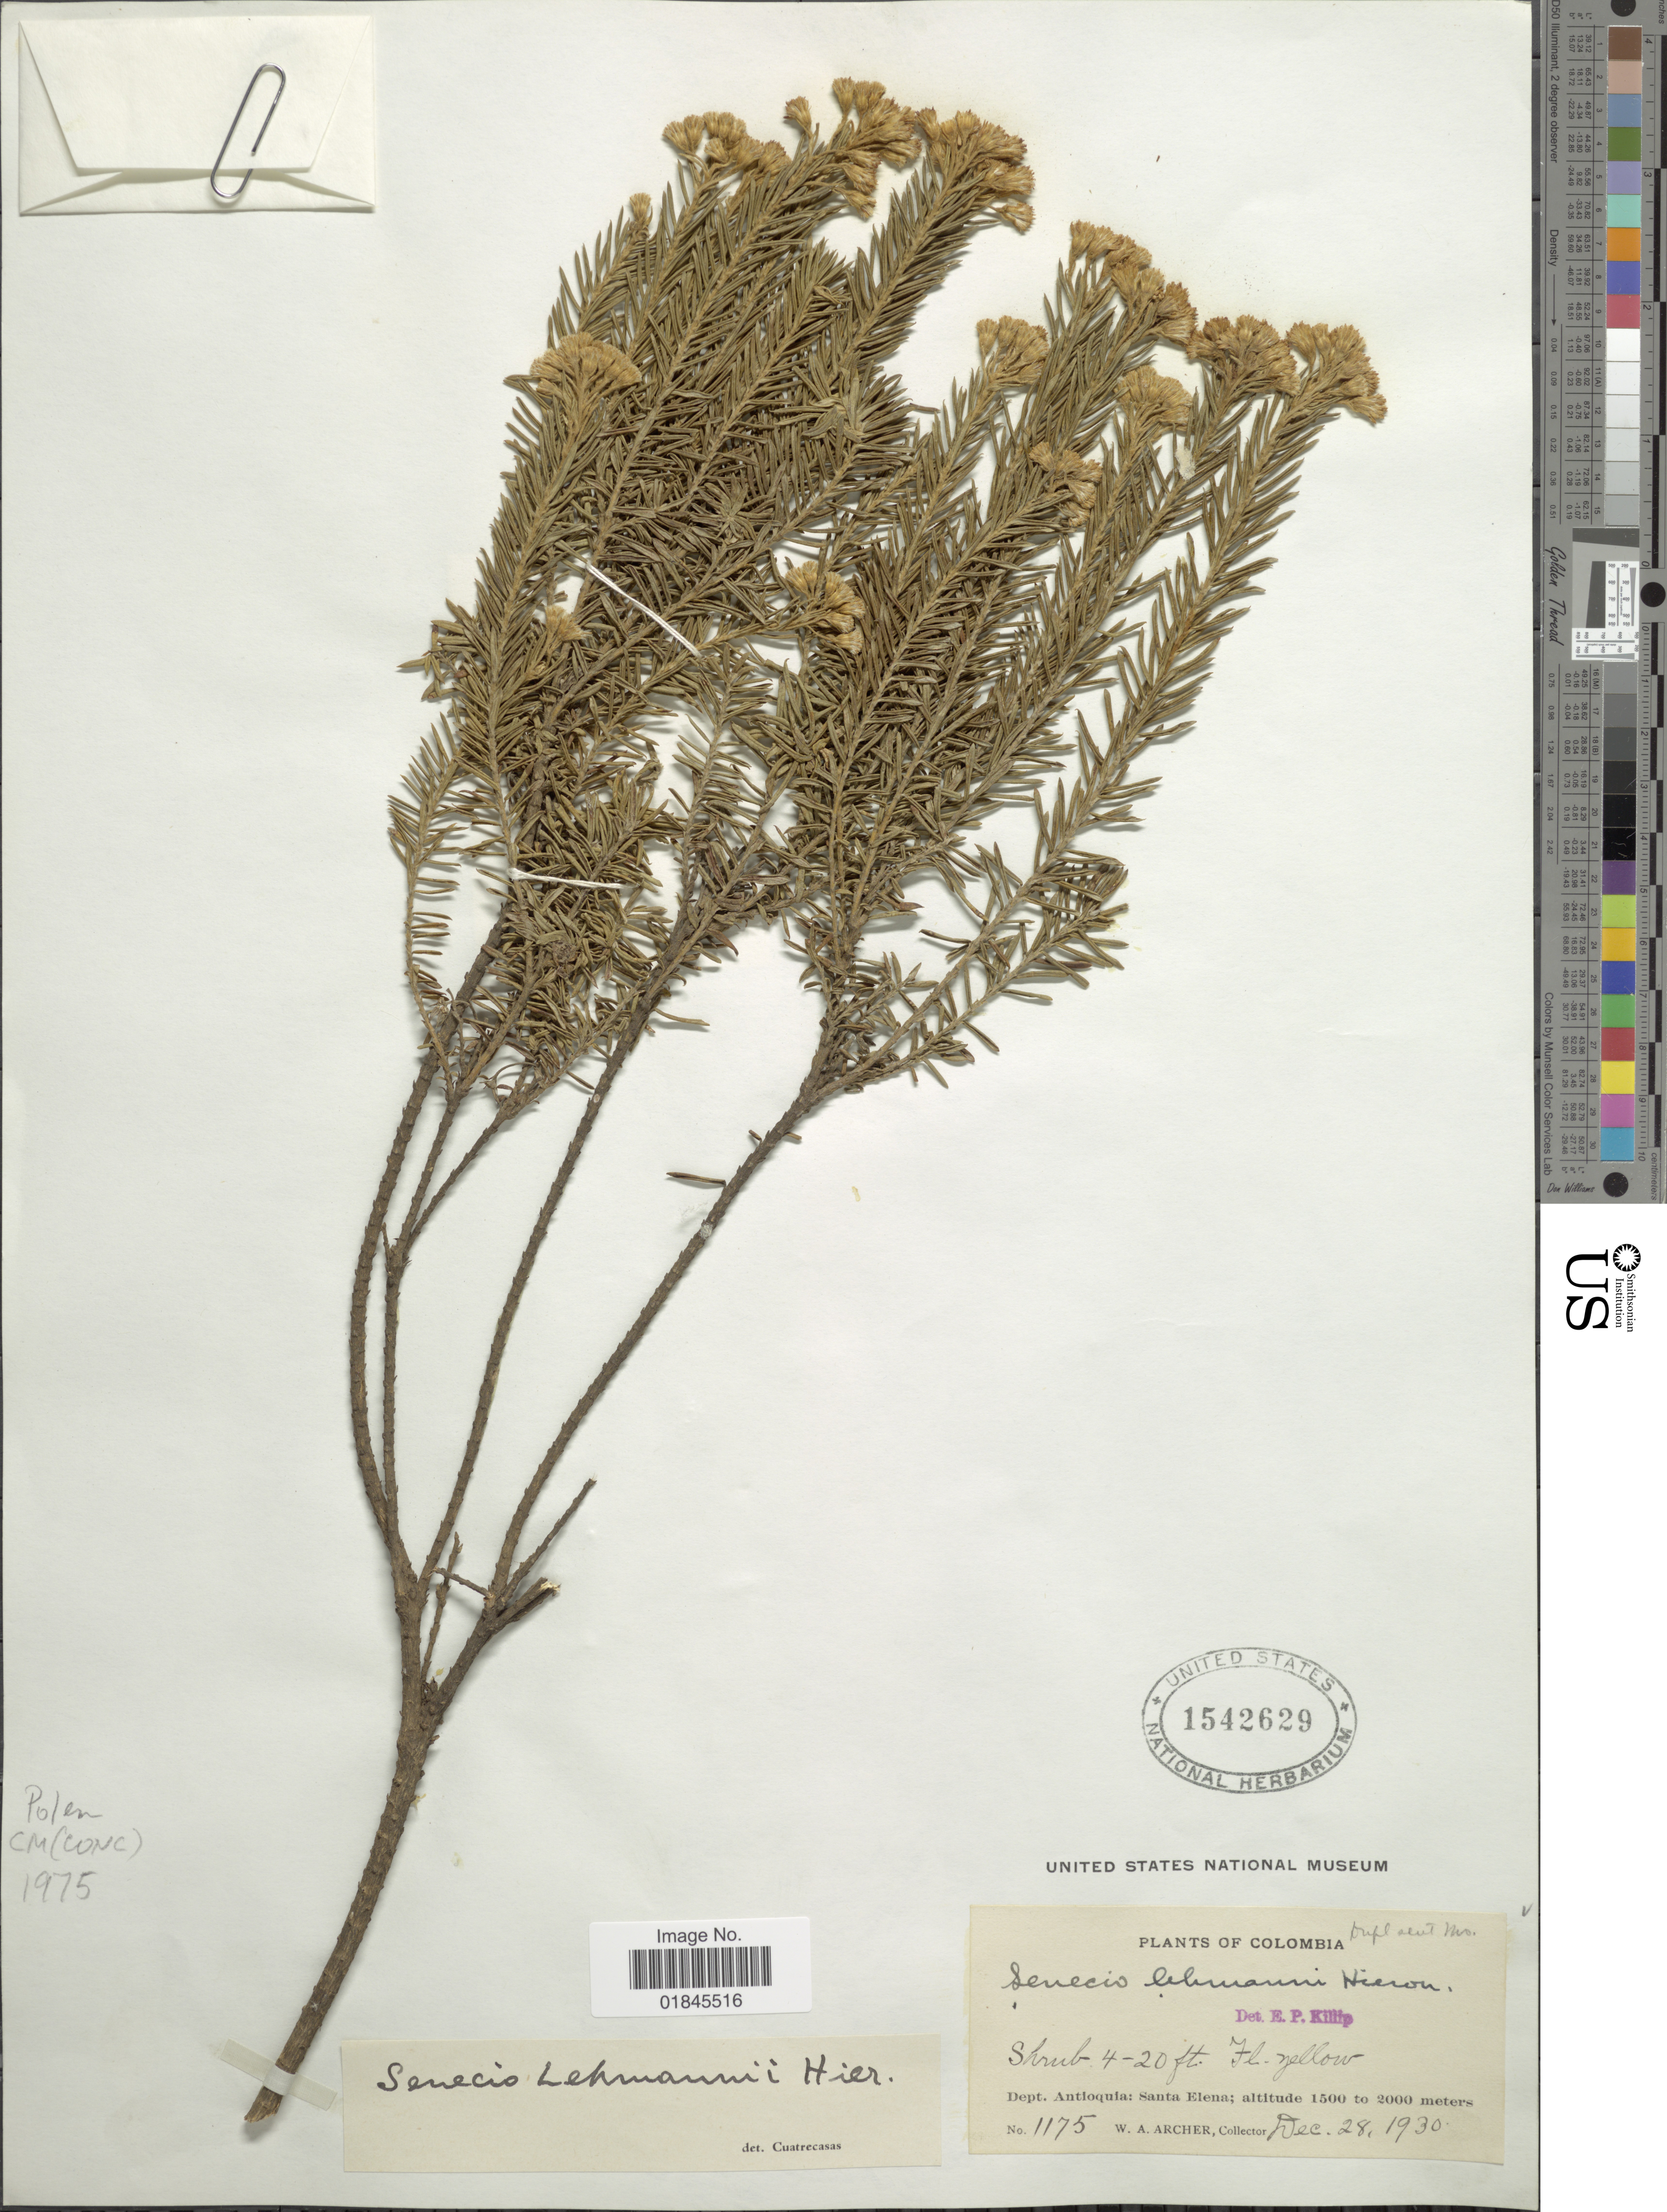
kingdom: Plantae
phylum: Tracheophyta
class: Magnoliopsida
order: Asterales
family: Asteraceae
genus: Pentacalia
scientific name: Pentacalia ledifolia subsp. lehmannii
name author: (Hieron.) Cuatrec.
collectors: W. A. Archer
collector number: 1175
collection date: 1930-12-28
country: Colombia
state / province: Antioquia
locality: Dept. Antioquia; Santa Elena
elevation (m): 1500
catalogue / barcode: US 1542629